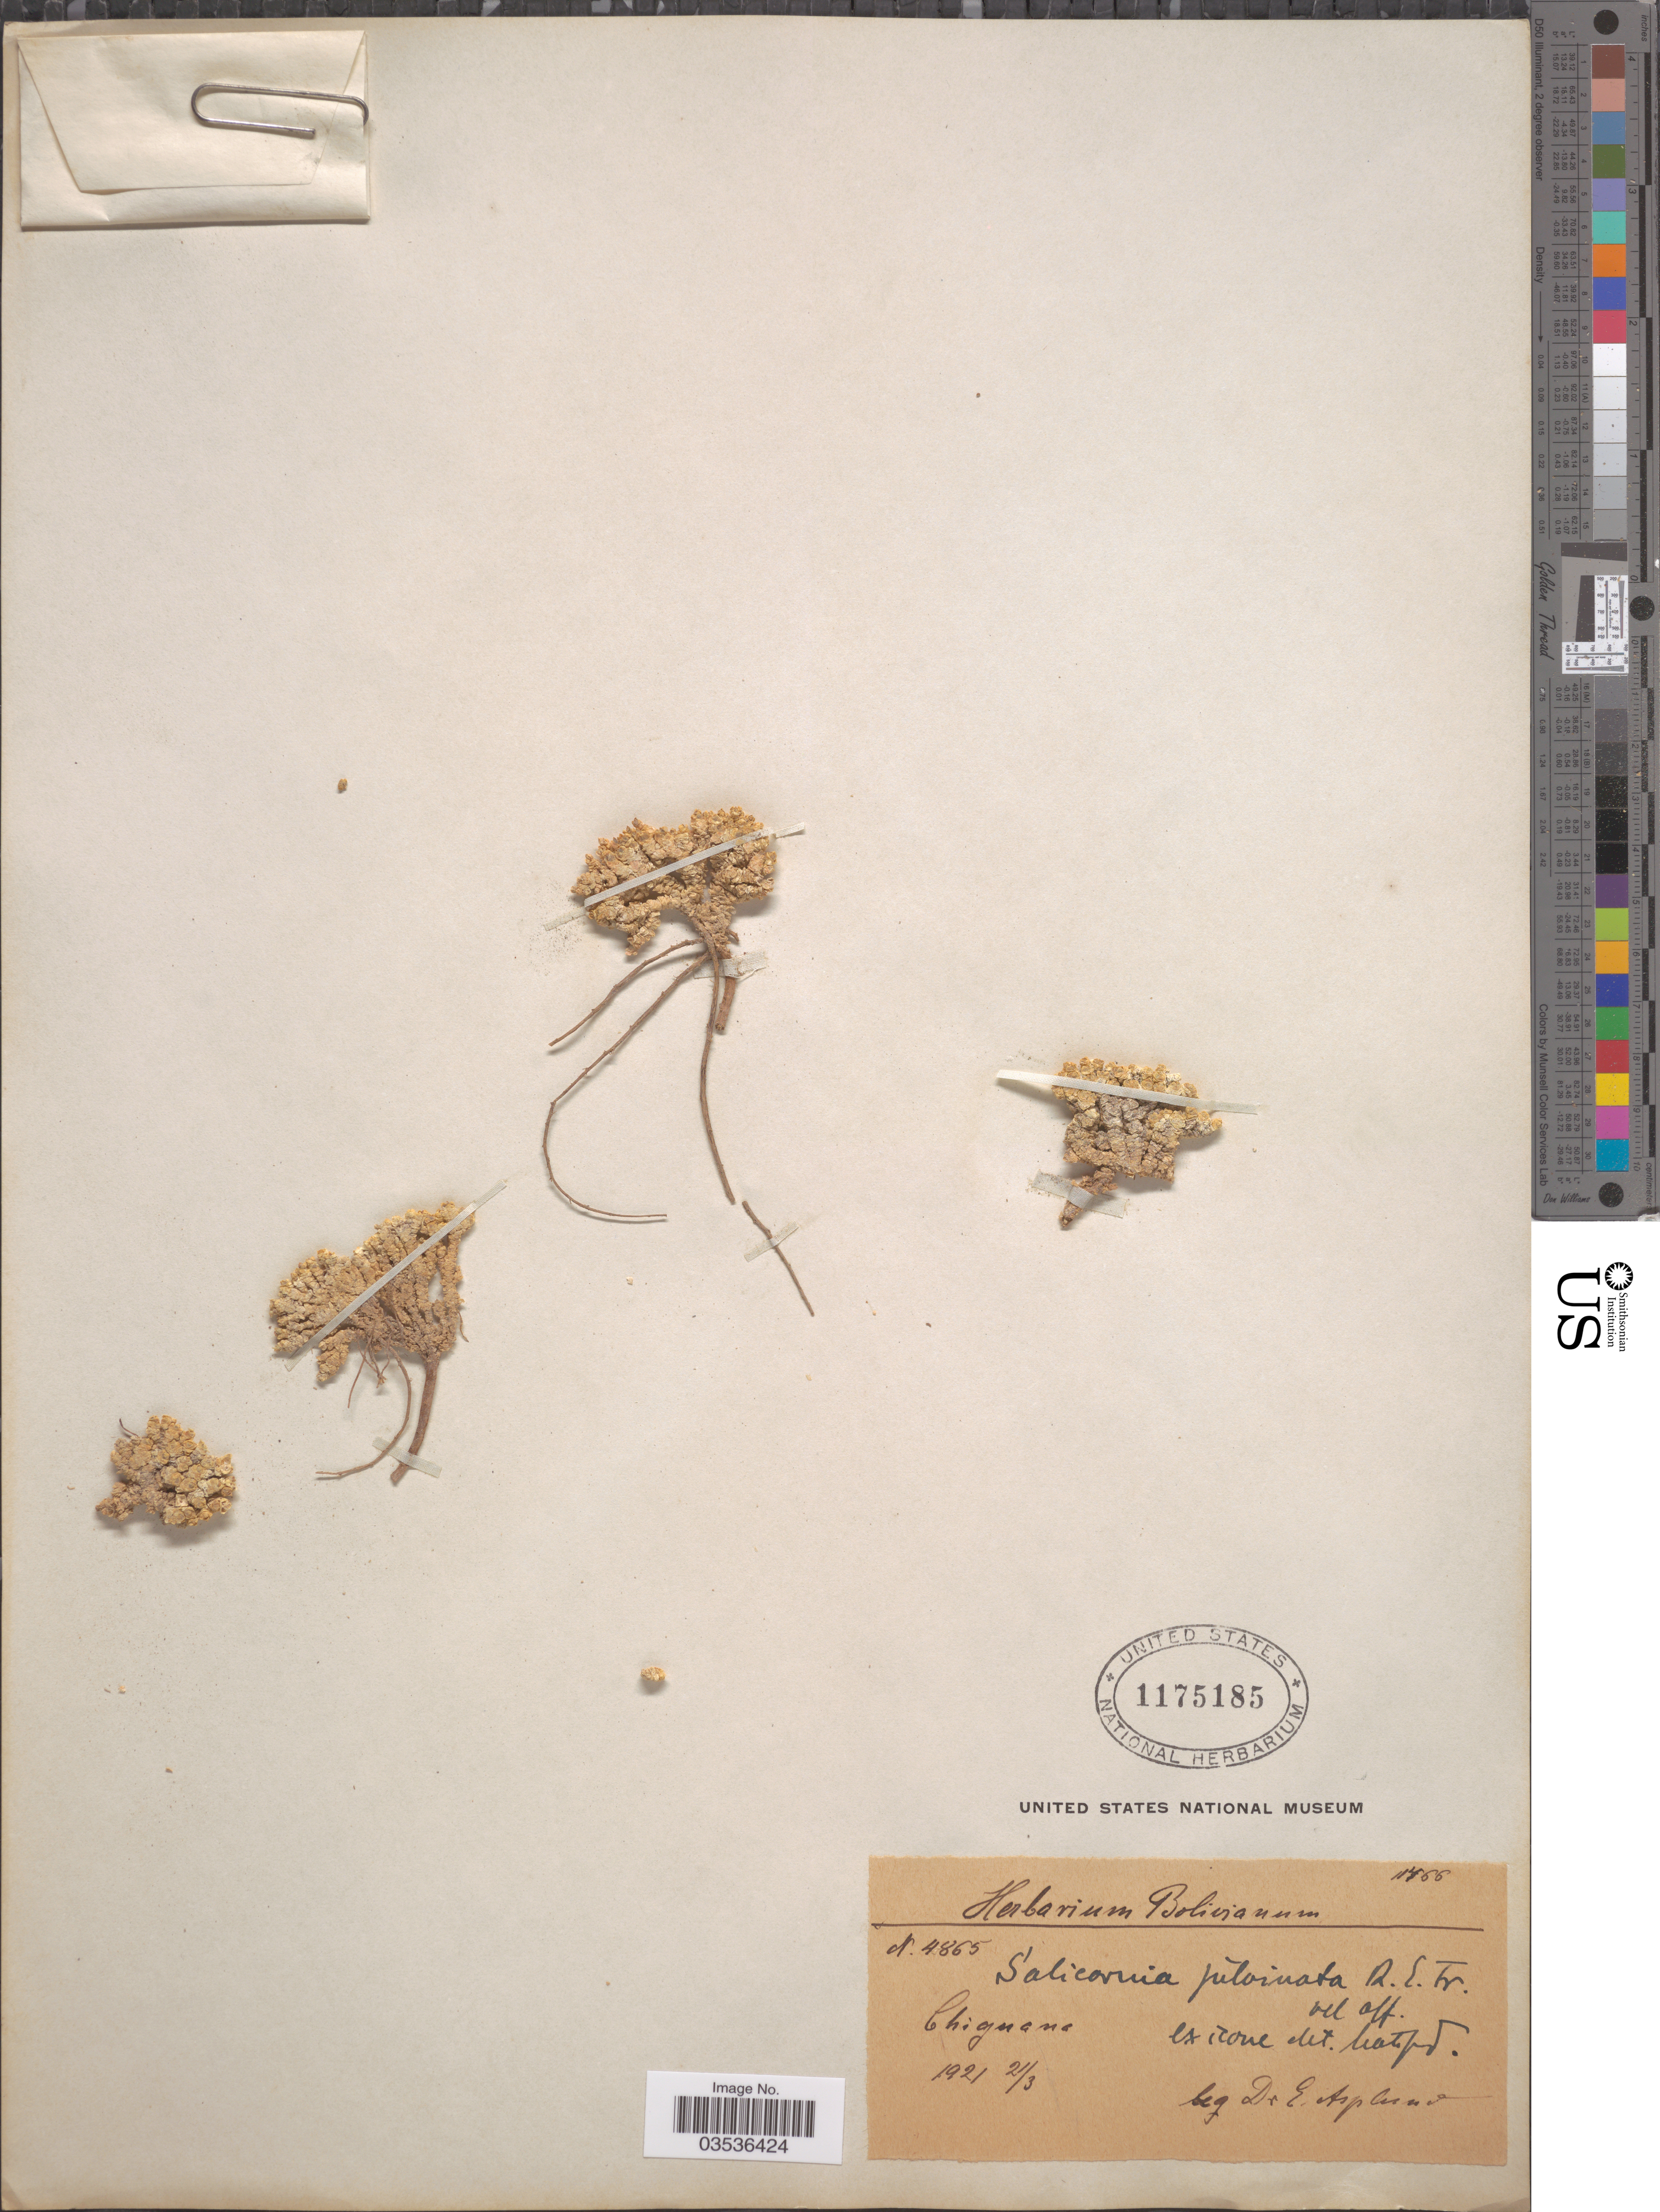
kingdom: Plantae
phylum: Tracheophyta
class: Magnoliopsida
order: Caryophyllales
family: Amaranthaceae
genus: Salicornia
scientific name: Salicornia pulvinata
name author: R.E. Fr.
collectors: E. Asplund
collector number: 4865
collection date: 1921-03-21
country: Bolivia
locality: Chiguana.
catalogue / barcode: US 1175185